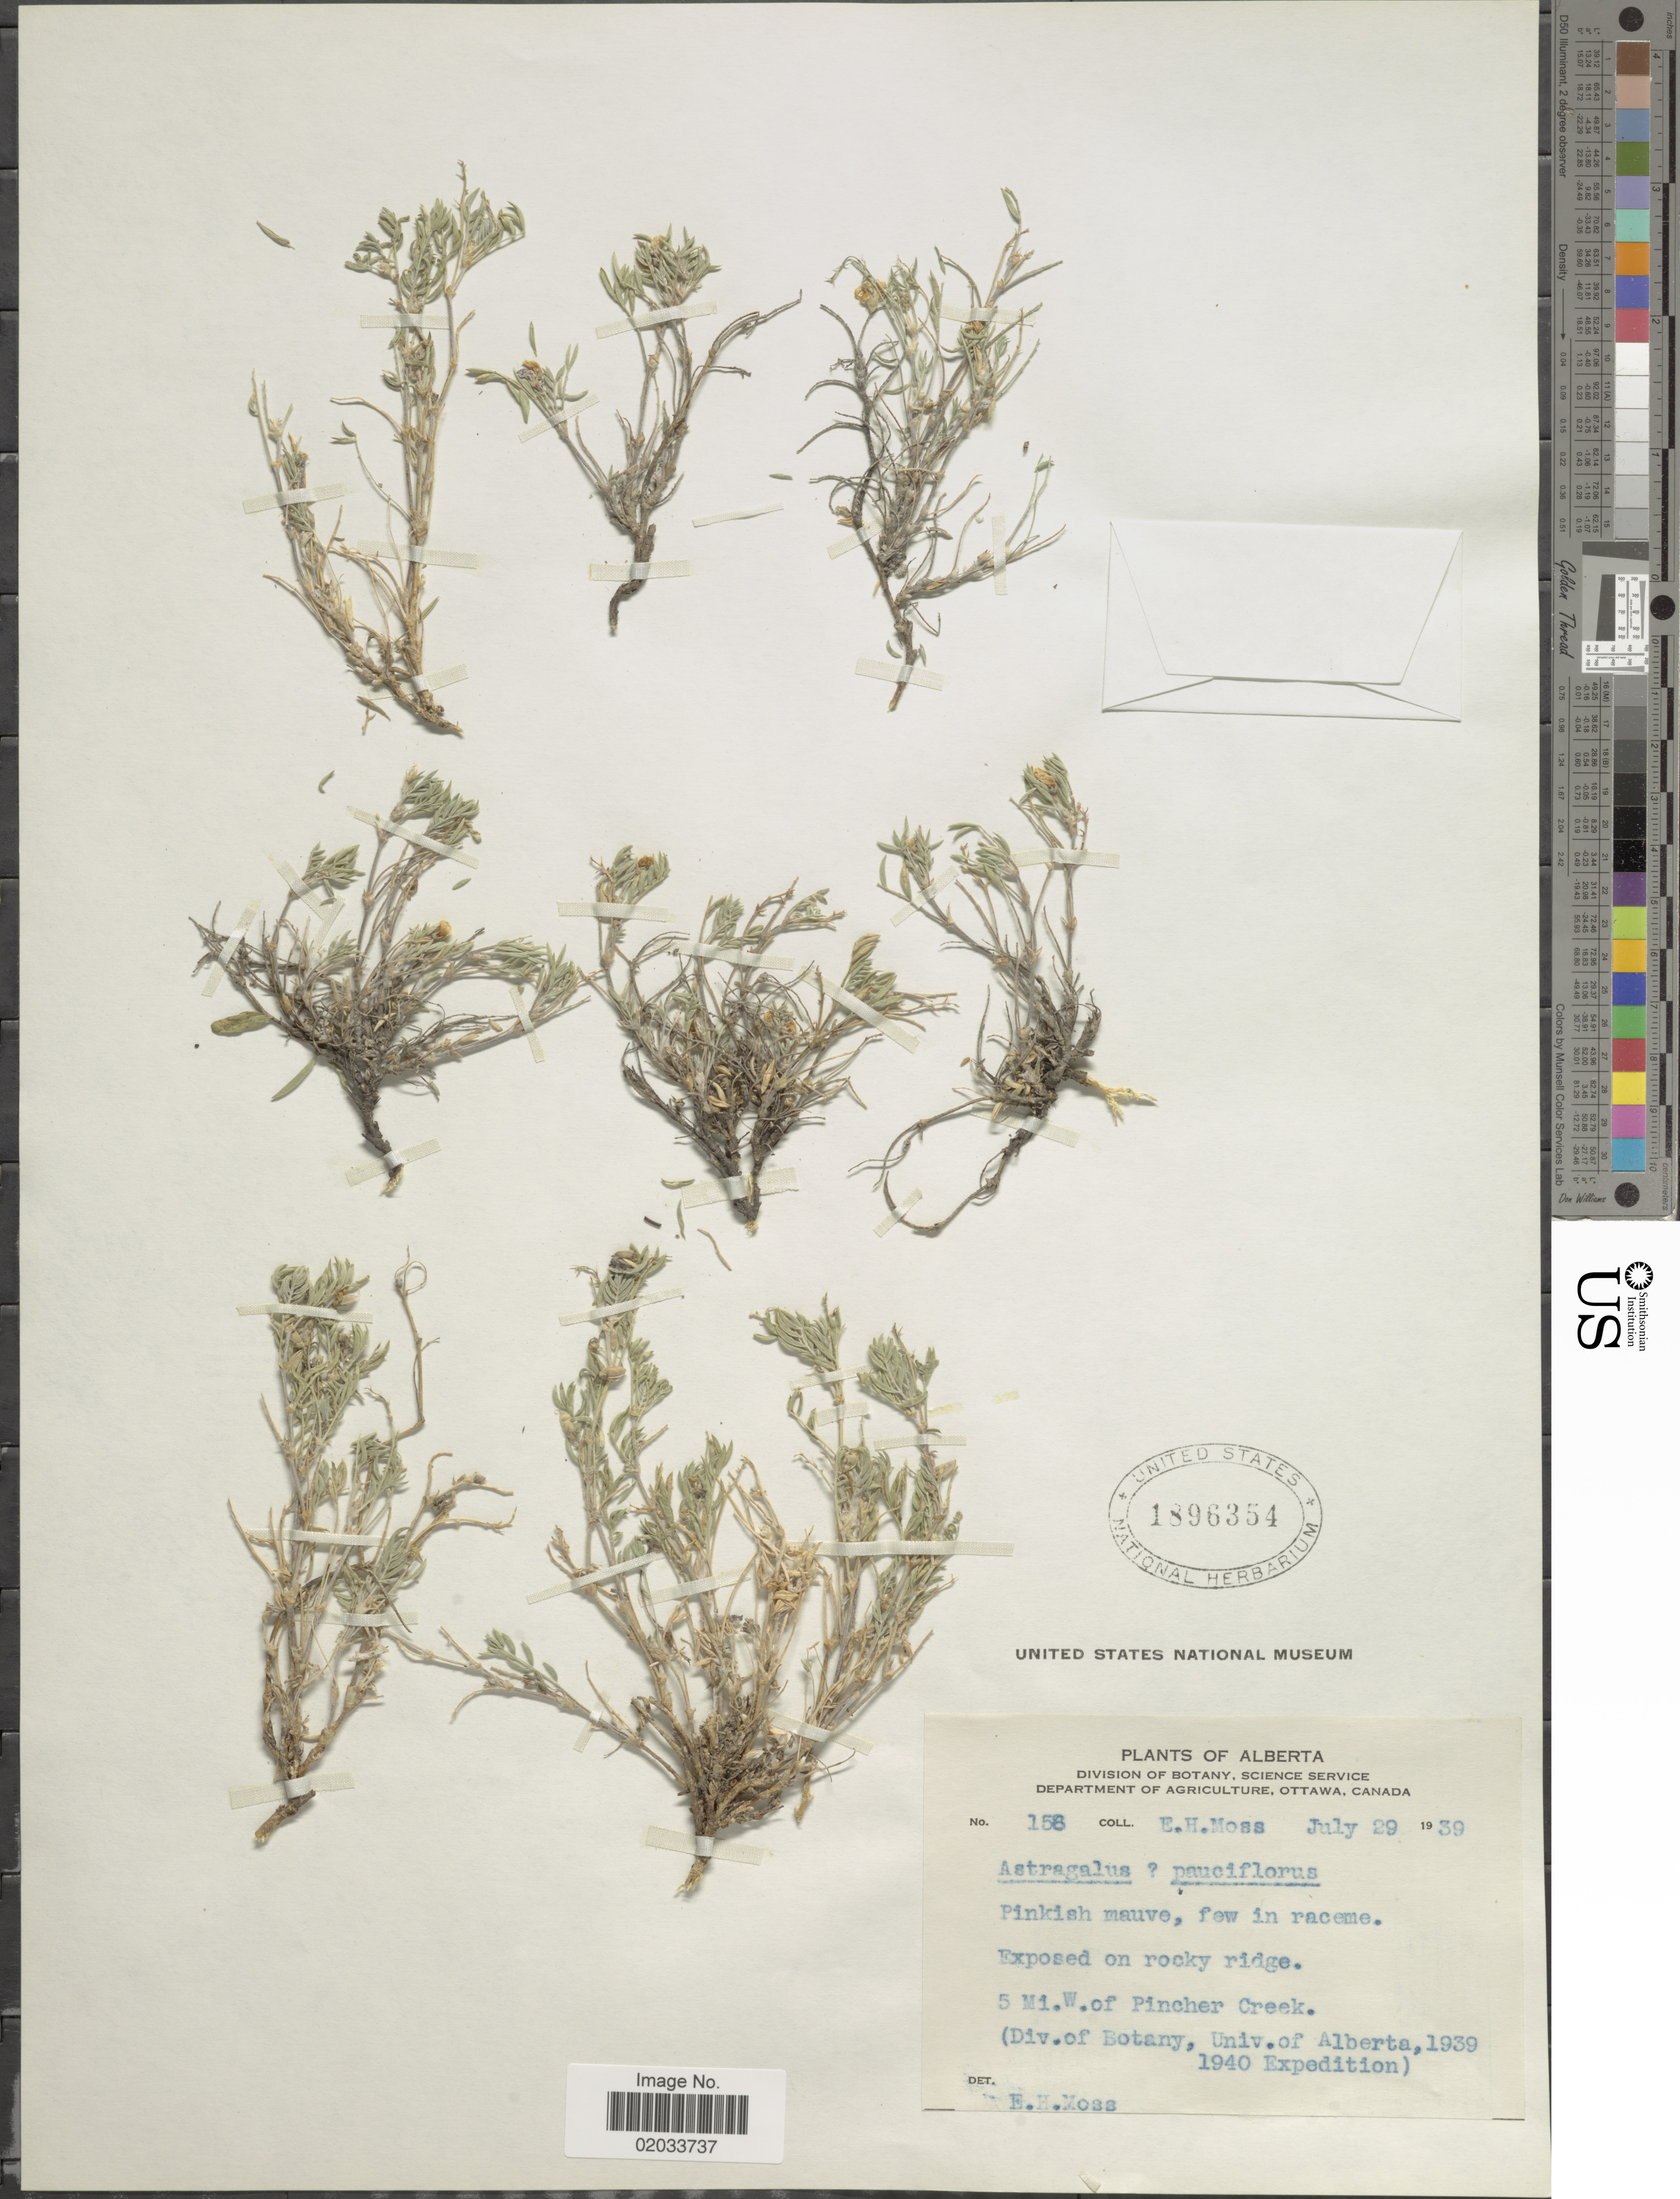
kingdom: Plantae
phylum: Tracheophyta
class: Magnoliopsida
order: Fabales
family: Fabaceae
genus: Astragalus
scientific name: Astragalus pauciflorus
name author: A. Gray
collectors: E. Moss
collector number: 158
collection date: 1939-07-29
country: Canada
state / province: Alberta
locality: Exposed on rocky ridge, 5 Mi W of Pincher Creek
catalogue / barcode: US 1896354